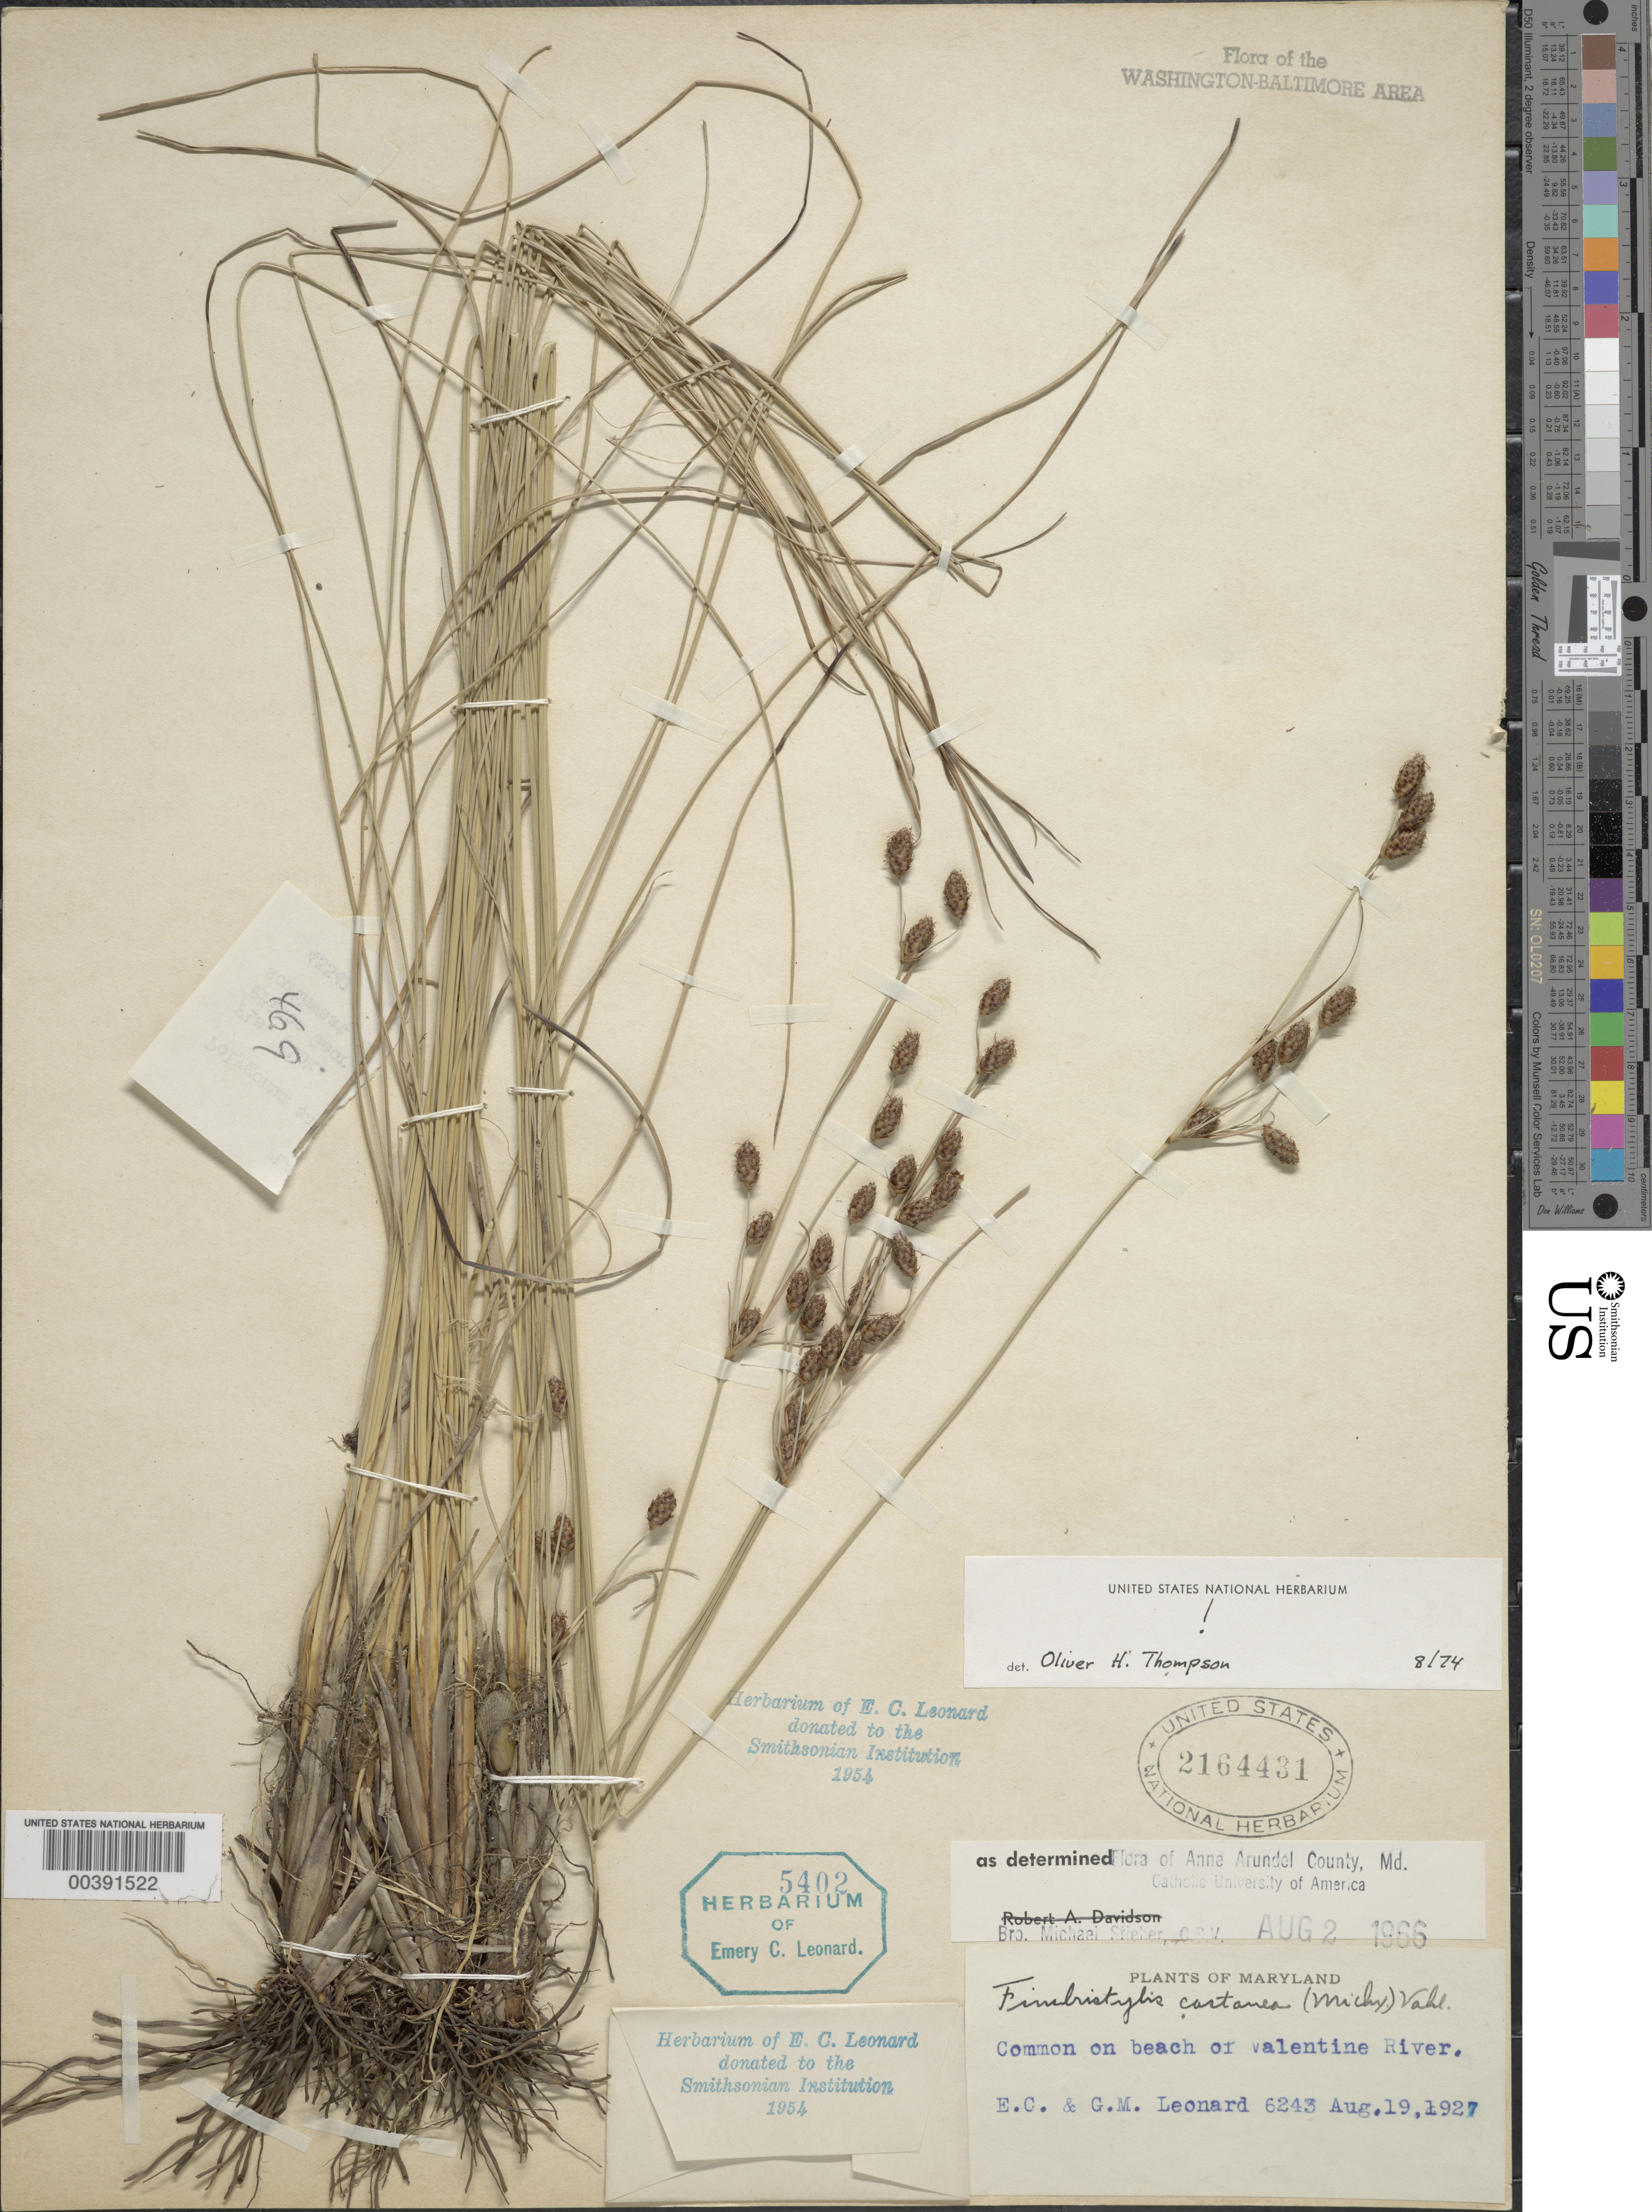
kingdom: Plantae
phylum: Tracheophyta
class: Liliopsida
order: Poales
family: Cyperaceae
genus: Fimbristylis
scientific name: Fimbristylis castanea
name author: (Michx.) Vahl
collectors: E. C. Leonard & G. M. Leonard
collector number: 6243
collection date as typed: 19 Aug 1927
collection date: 1927-08-19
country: United States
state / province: Maryland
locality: Valentine River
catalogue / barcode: US 2164431